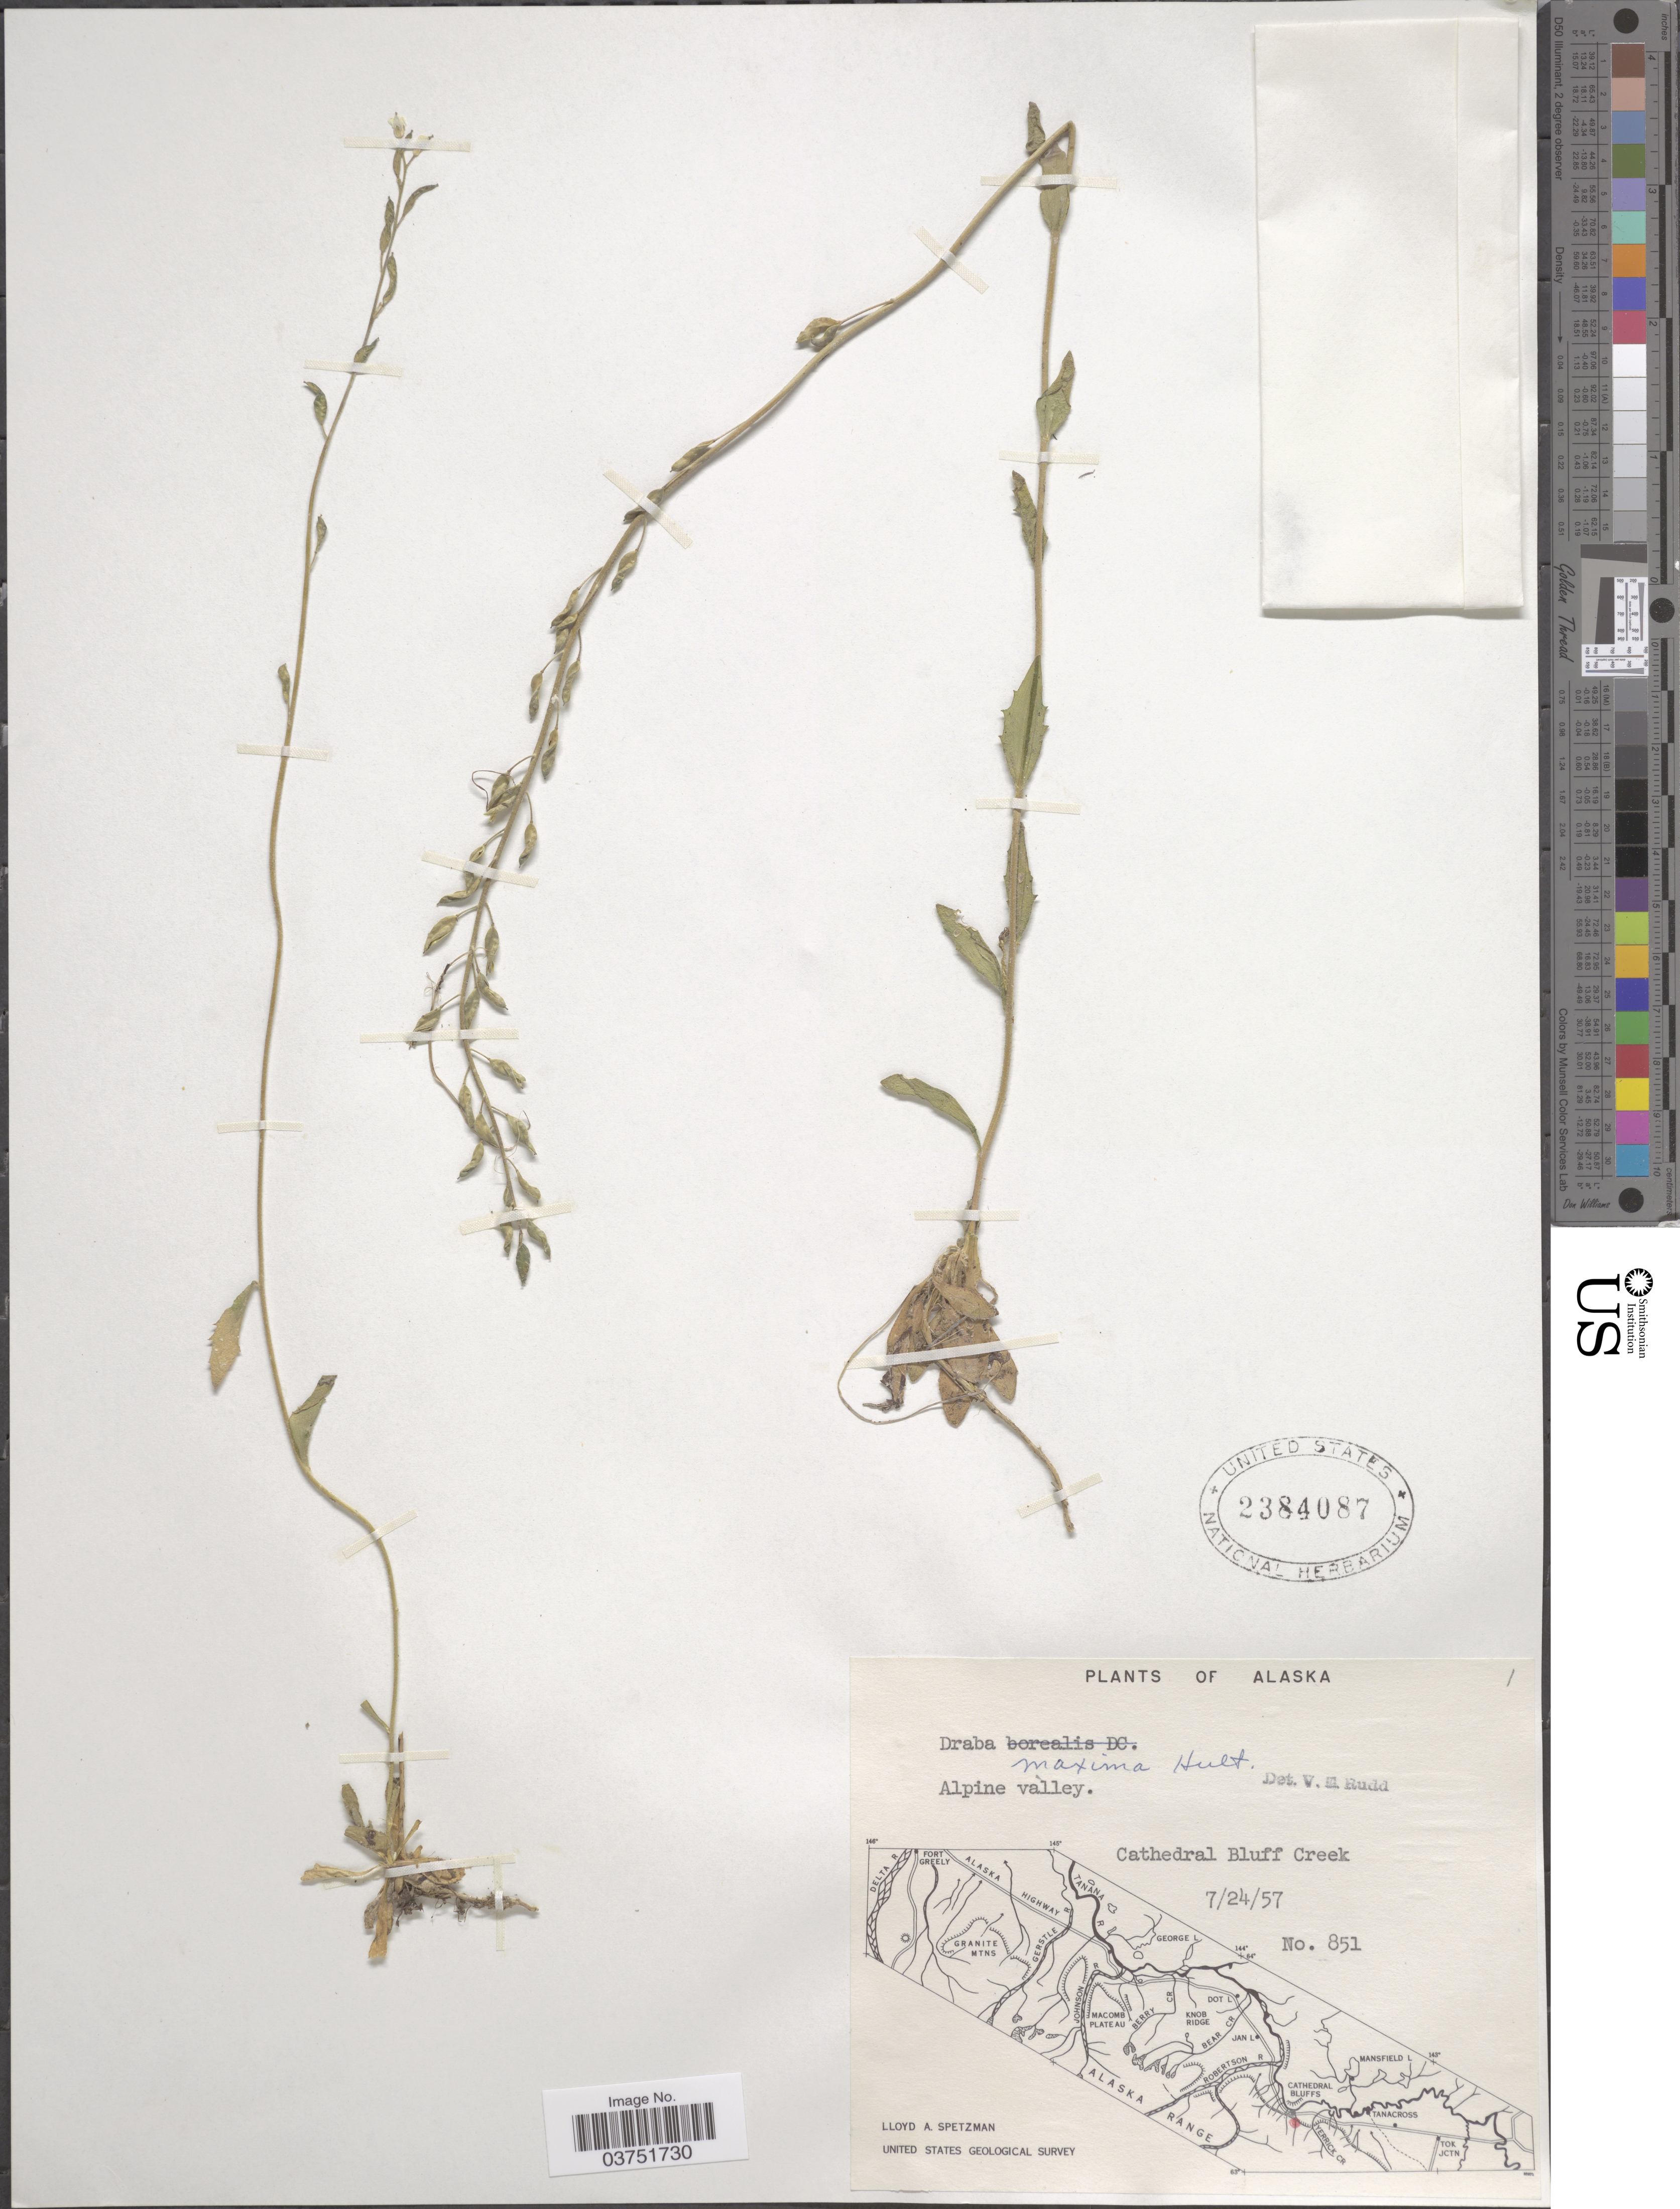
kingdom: Plantae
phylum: Tracheophyta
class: Magnoliopsida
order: Brassicales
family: Brassicaceae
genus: Draba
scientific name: Draba maxima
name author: Hultén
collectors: L. Spetzman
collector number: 851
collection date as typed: Transcribed d/m/y: 24/7/57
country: United States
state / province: Alaska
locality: Alpine valley. Cathedral Bluff Creek.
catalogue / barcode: US 2384087